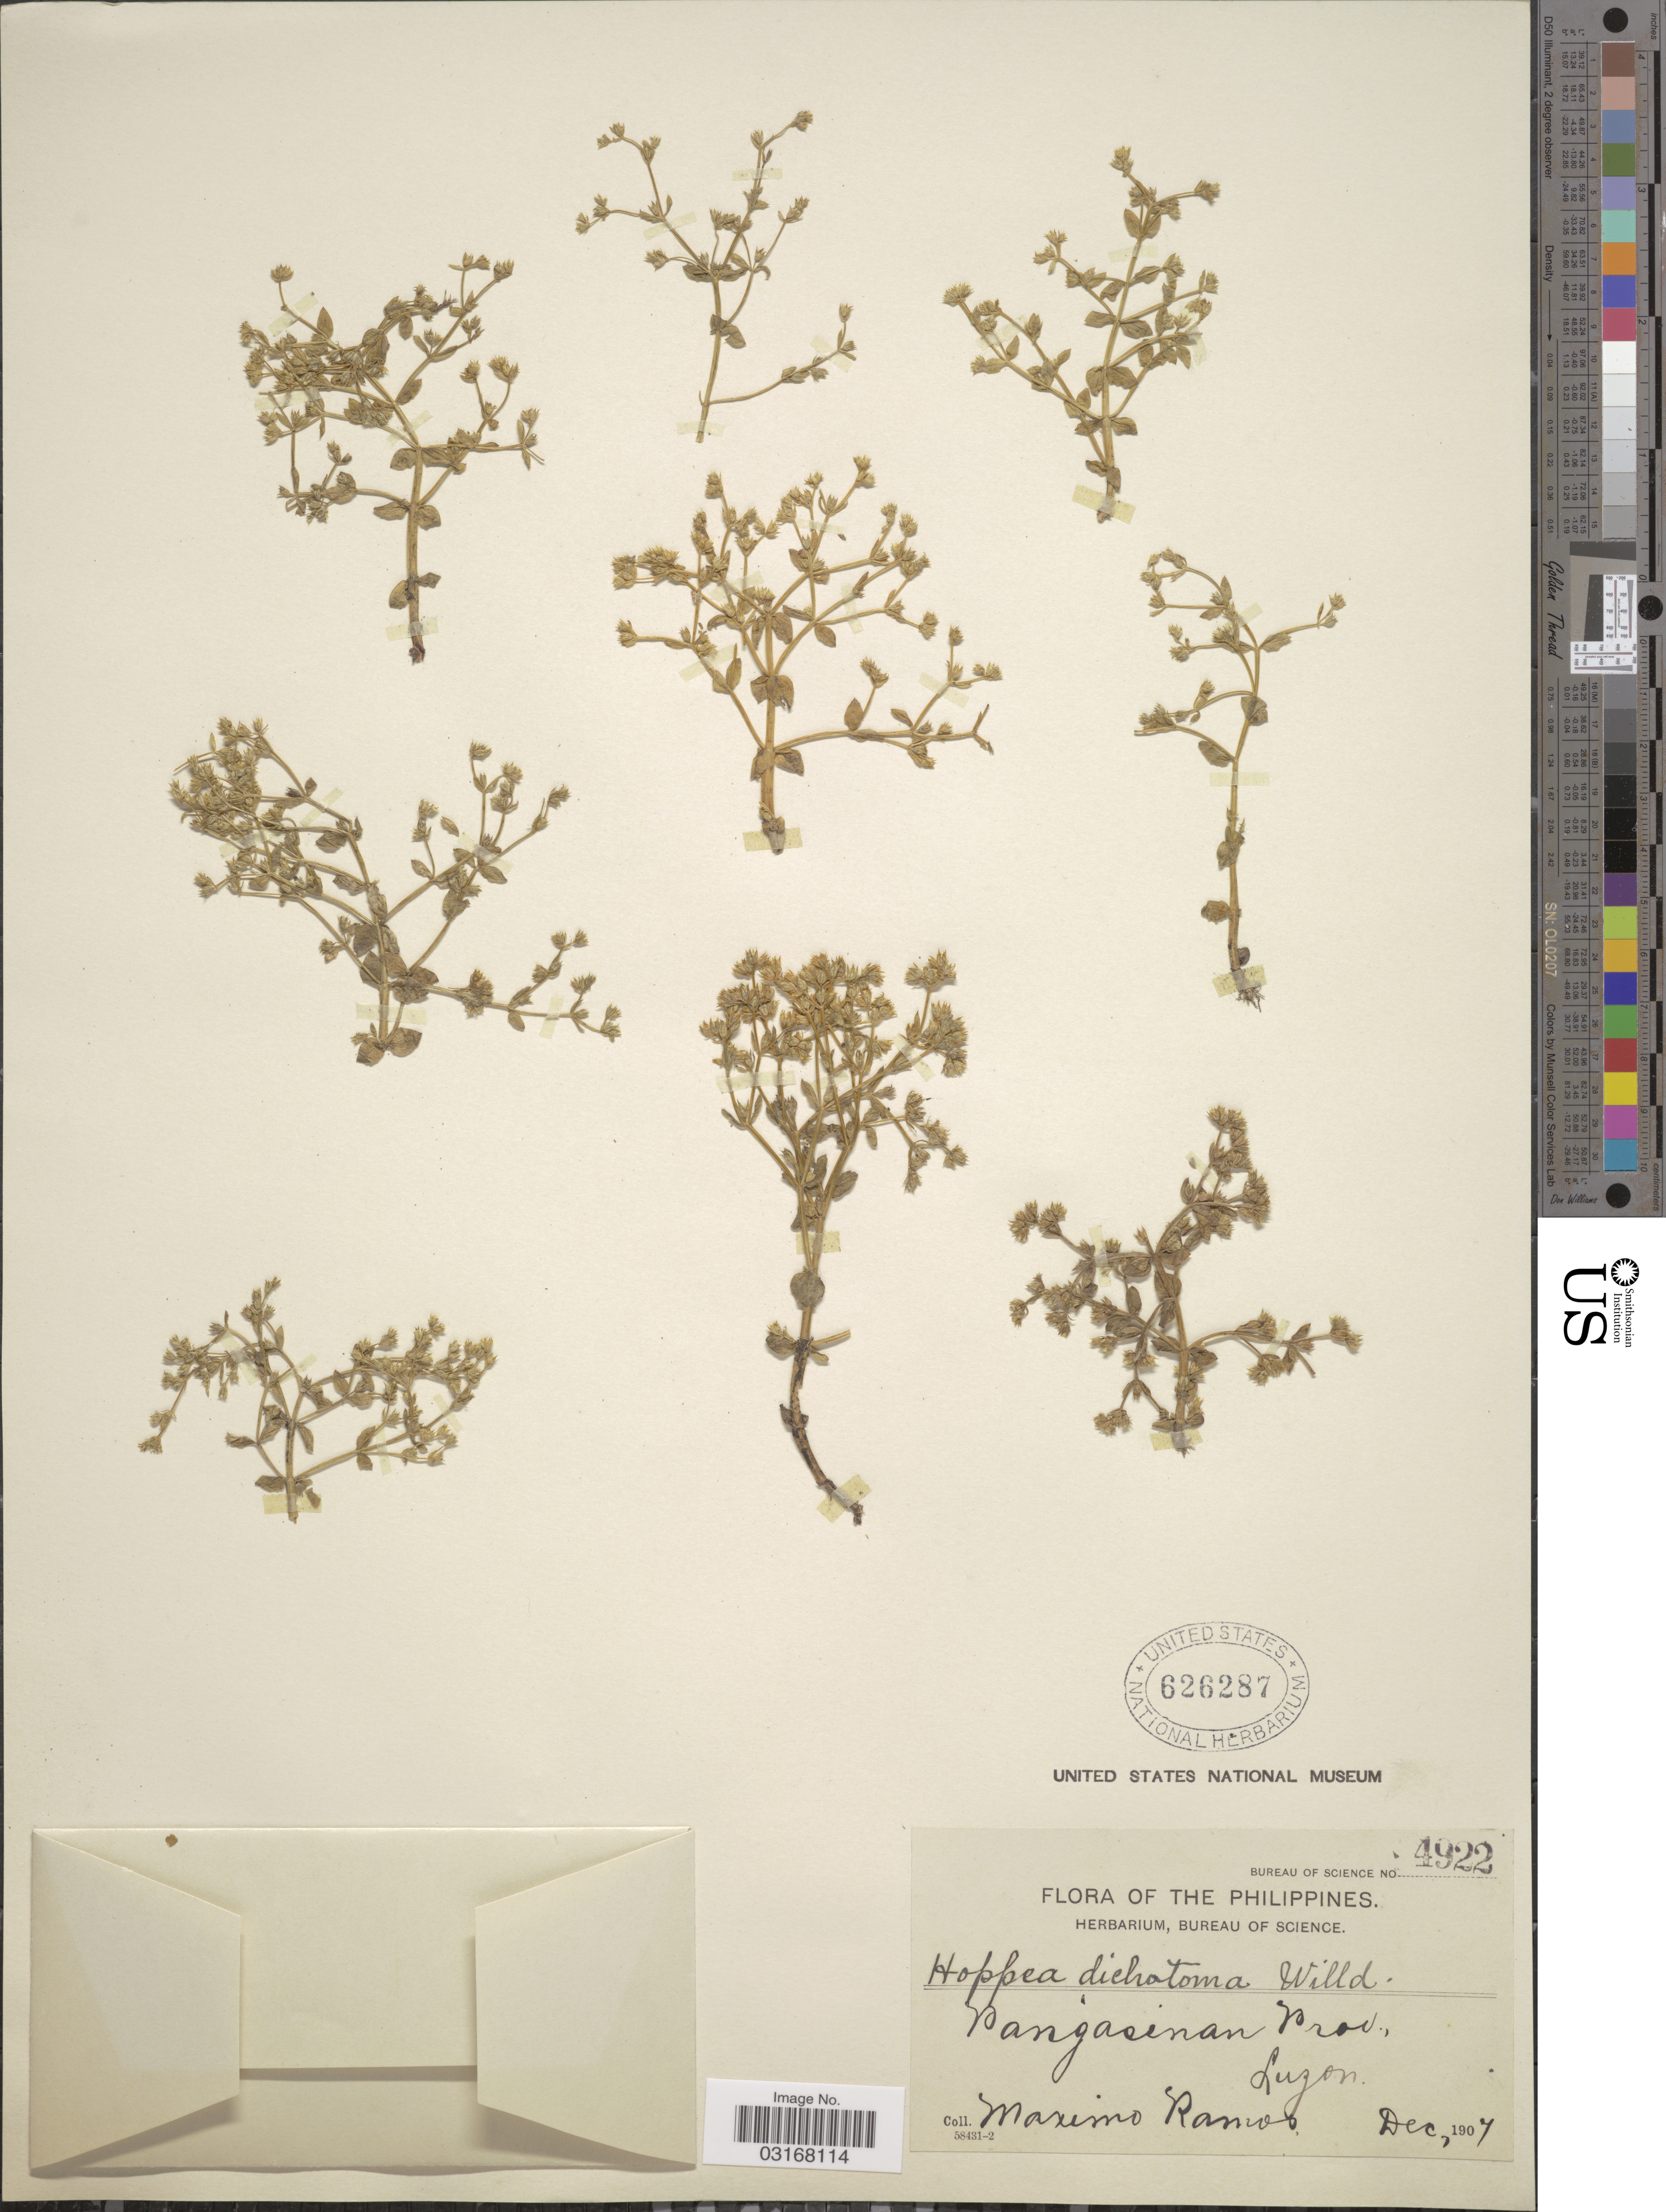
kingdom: Plantae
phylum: Tracheophyta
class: Magnoliopsida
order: Gentianales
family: Gentianaceae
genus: Hoppea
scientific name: Hoppea dichotoma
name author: Willd.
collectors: M. Ramos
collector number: Bureau of Science 4922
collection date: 1907-12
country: Philippines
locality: Pangasinan Prov., Luzon.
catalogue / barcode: US 626287